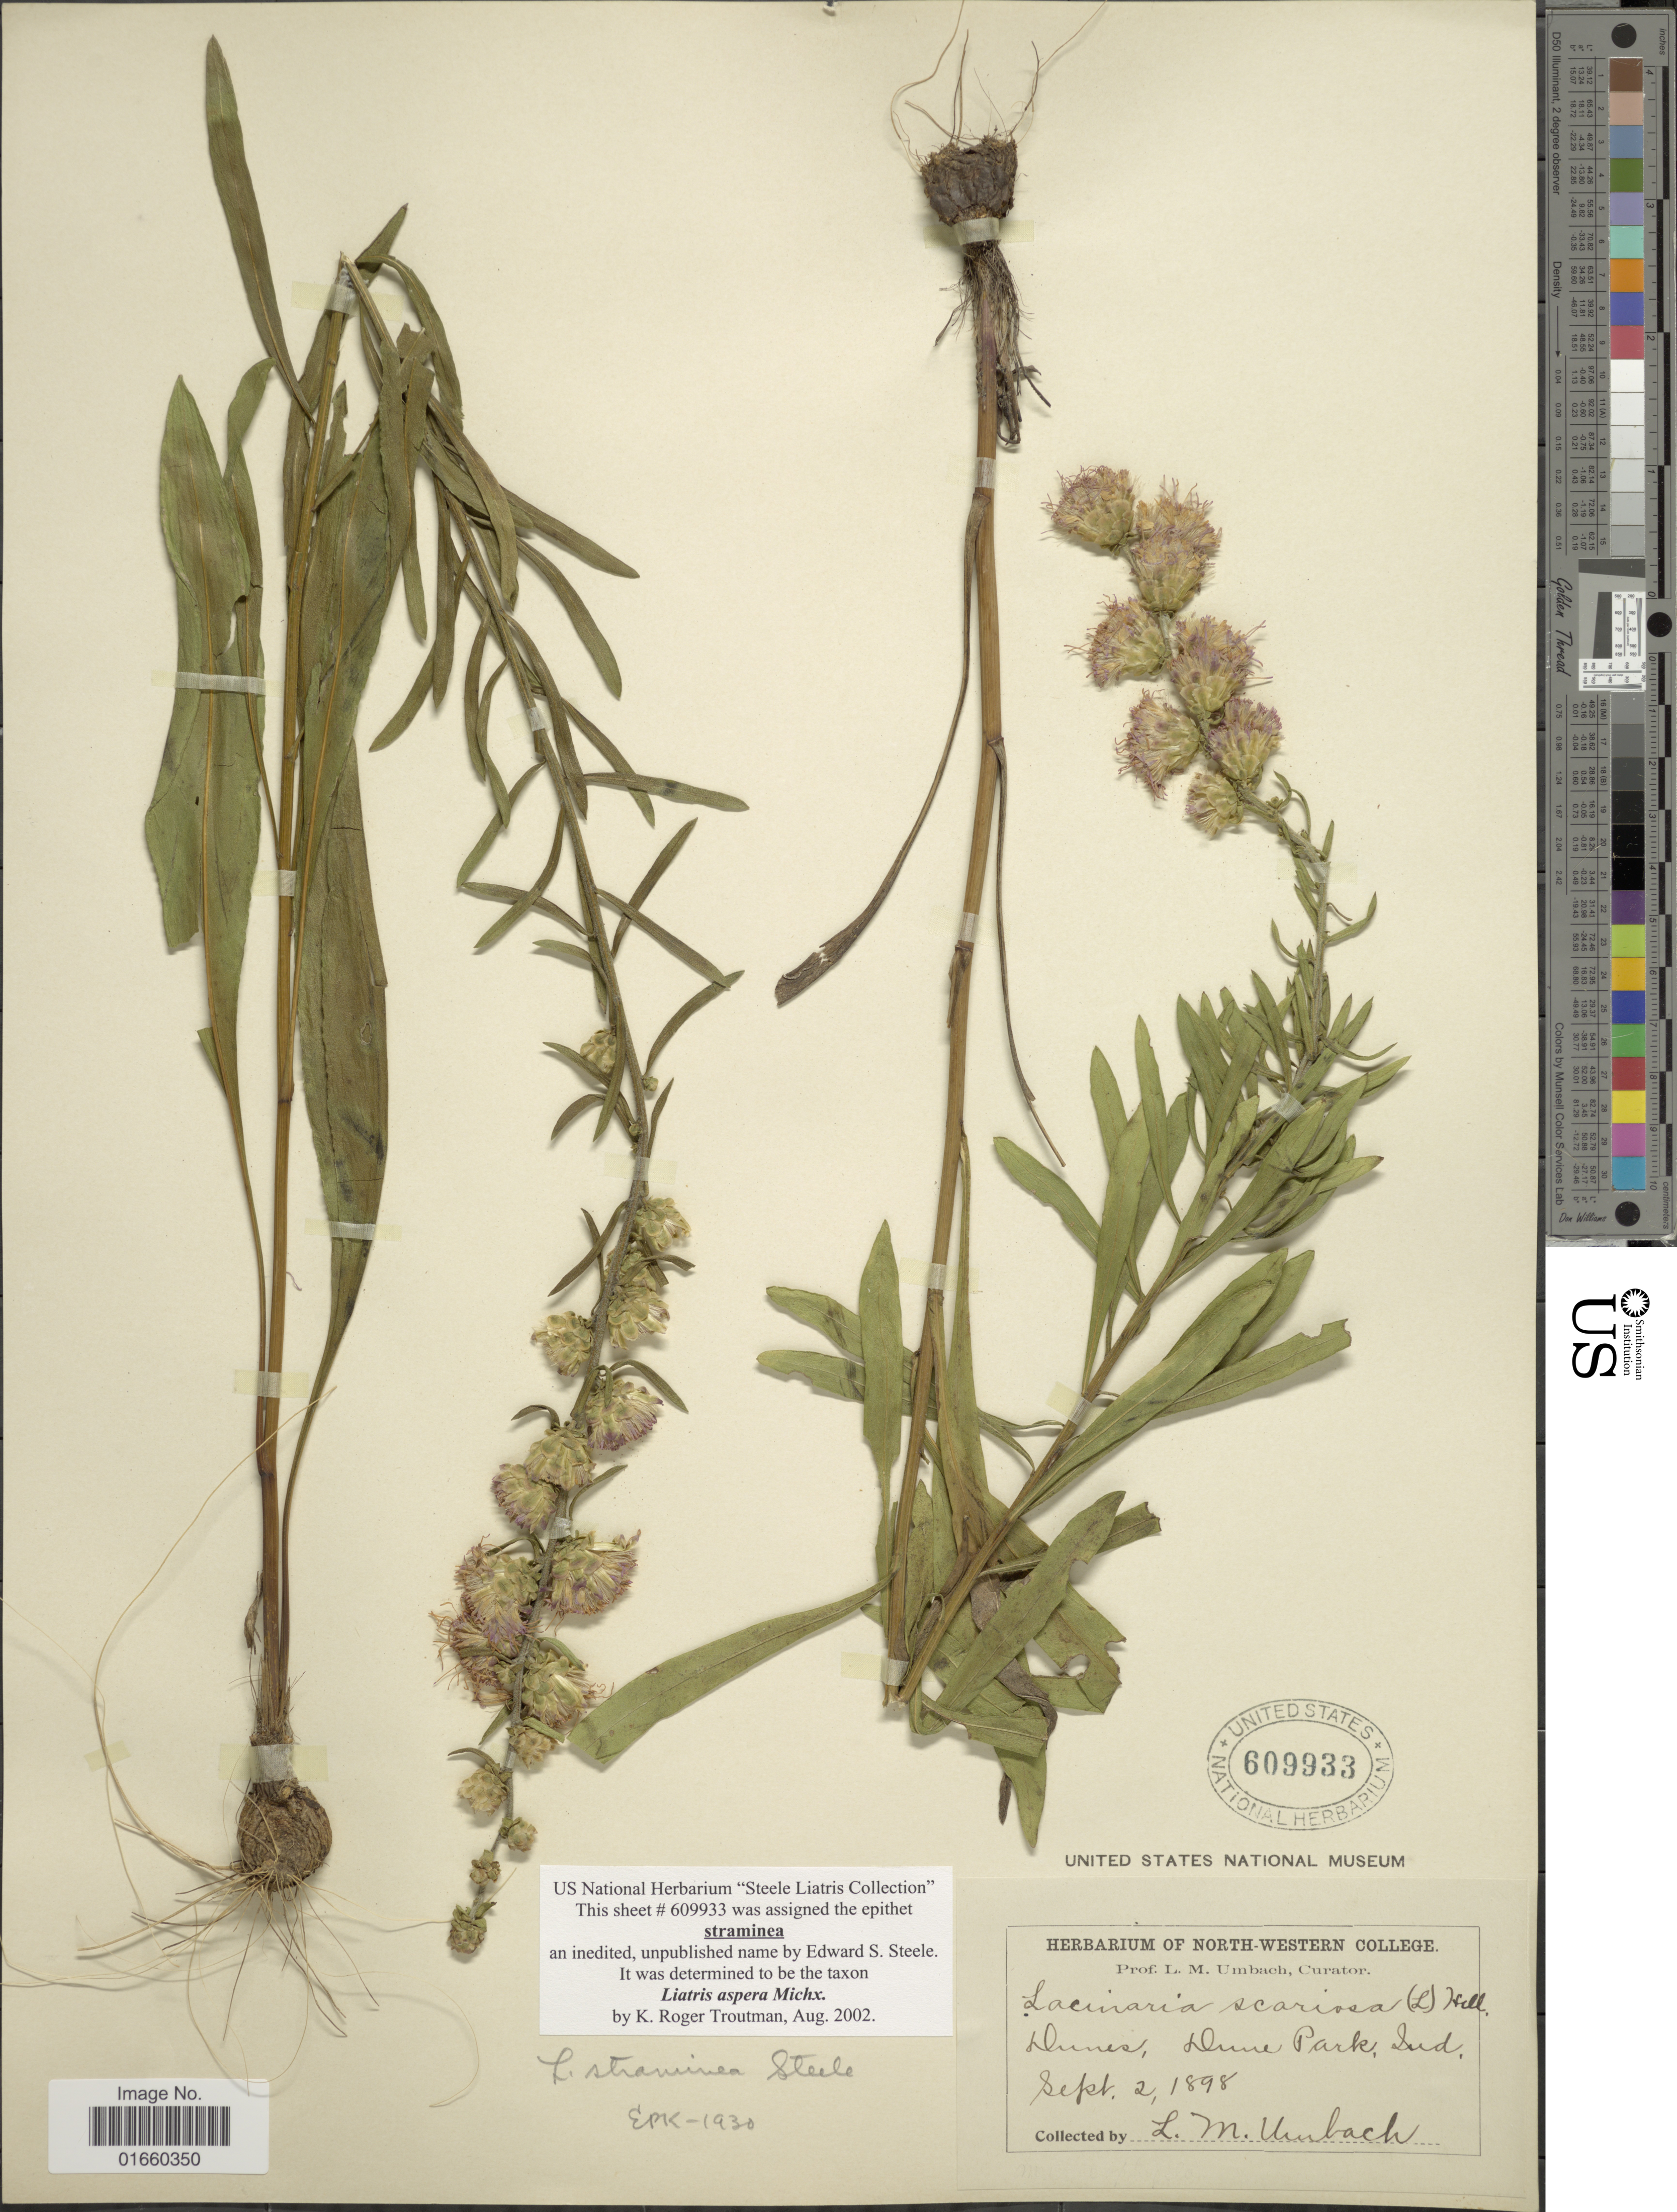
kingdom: Plantae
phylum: Tracheophyta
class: Magnoliopsida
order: Asterales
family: Asteraceae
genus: Liatris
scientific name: Liatris aspera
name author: Michx.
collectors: L. M. Umbach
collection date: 1898-09-02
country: United States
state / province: Indiana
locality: Dunes, Dune Park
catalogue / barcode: US 609933